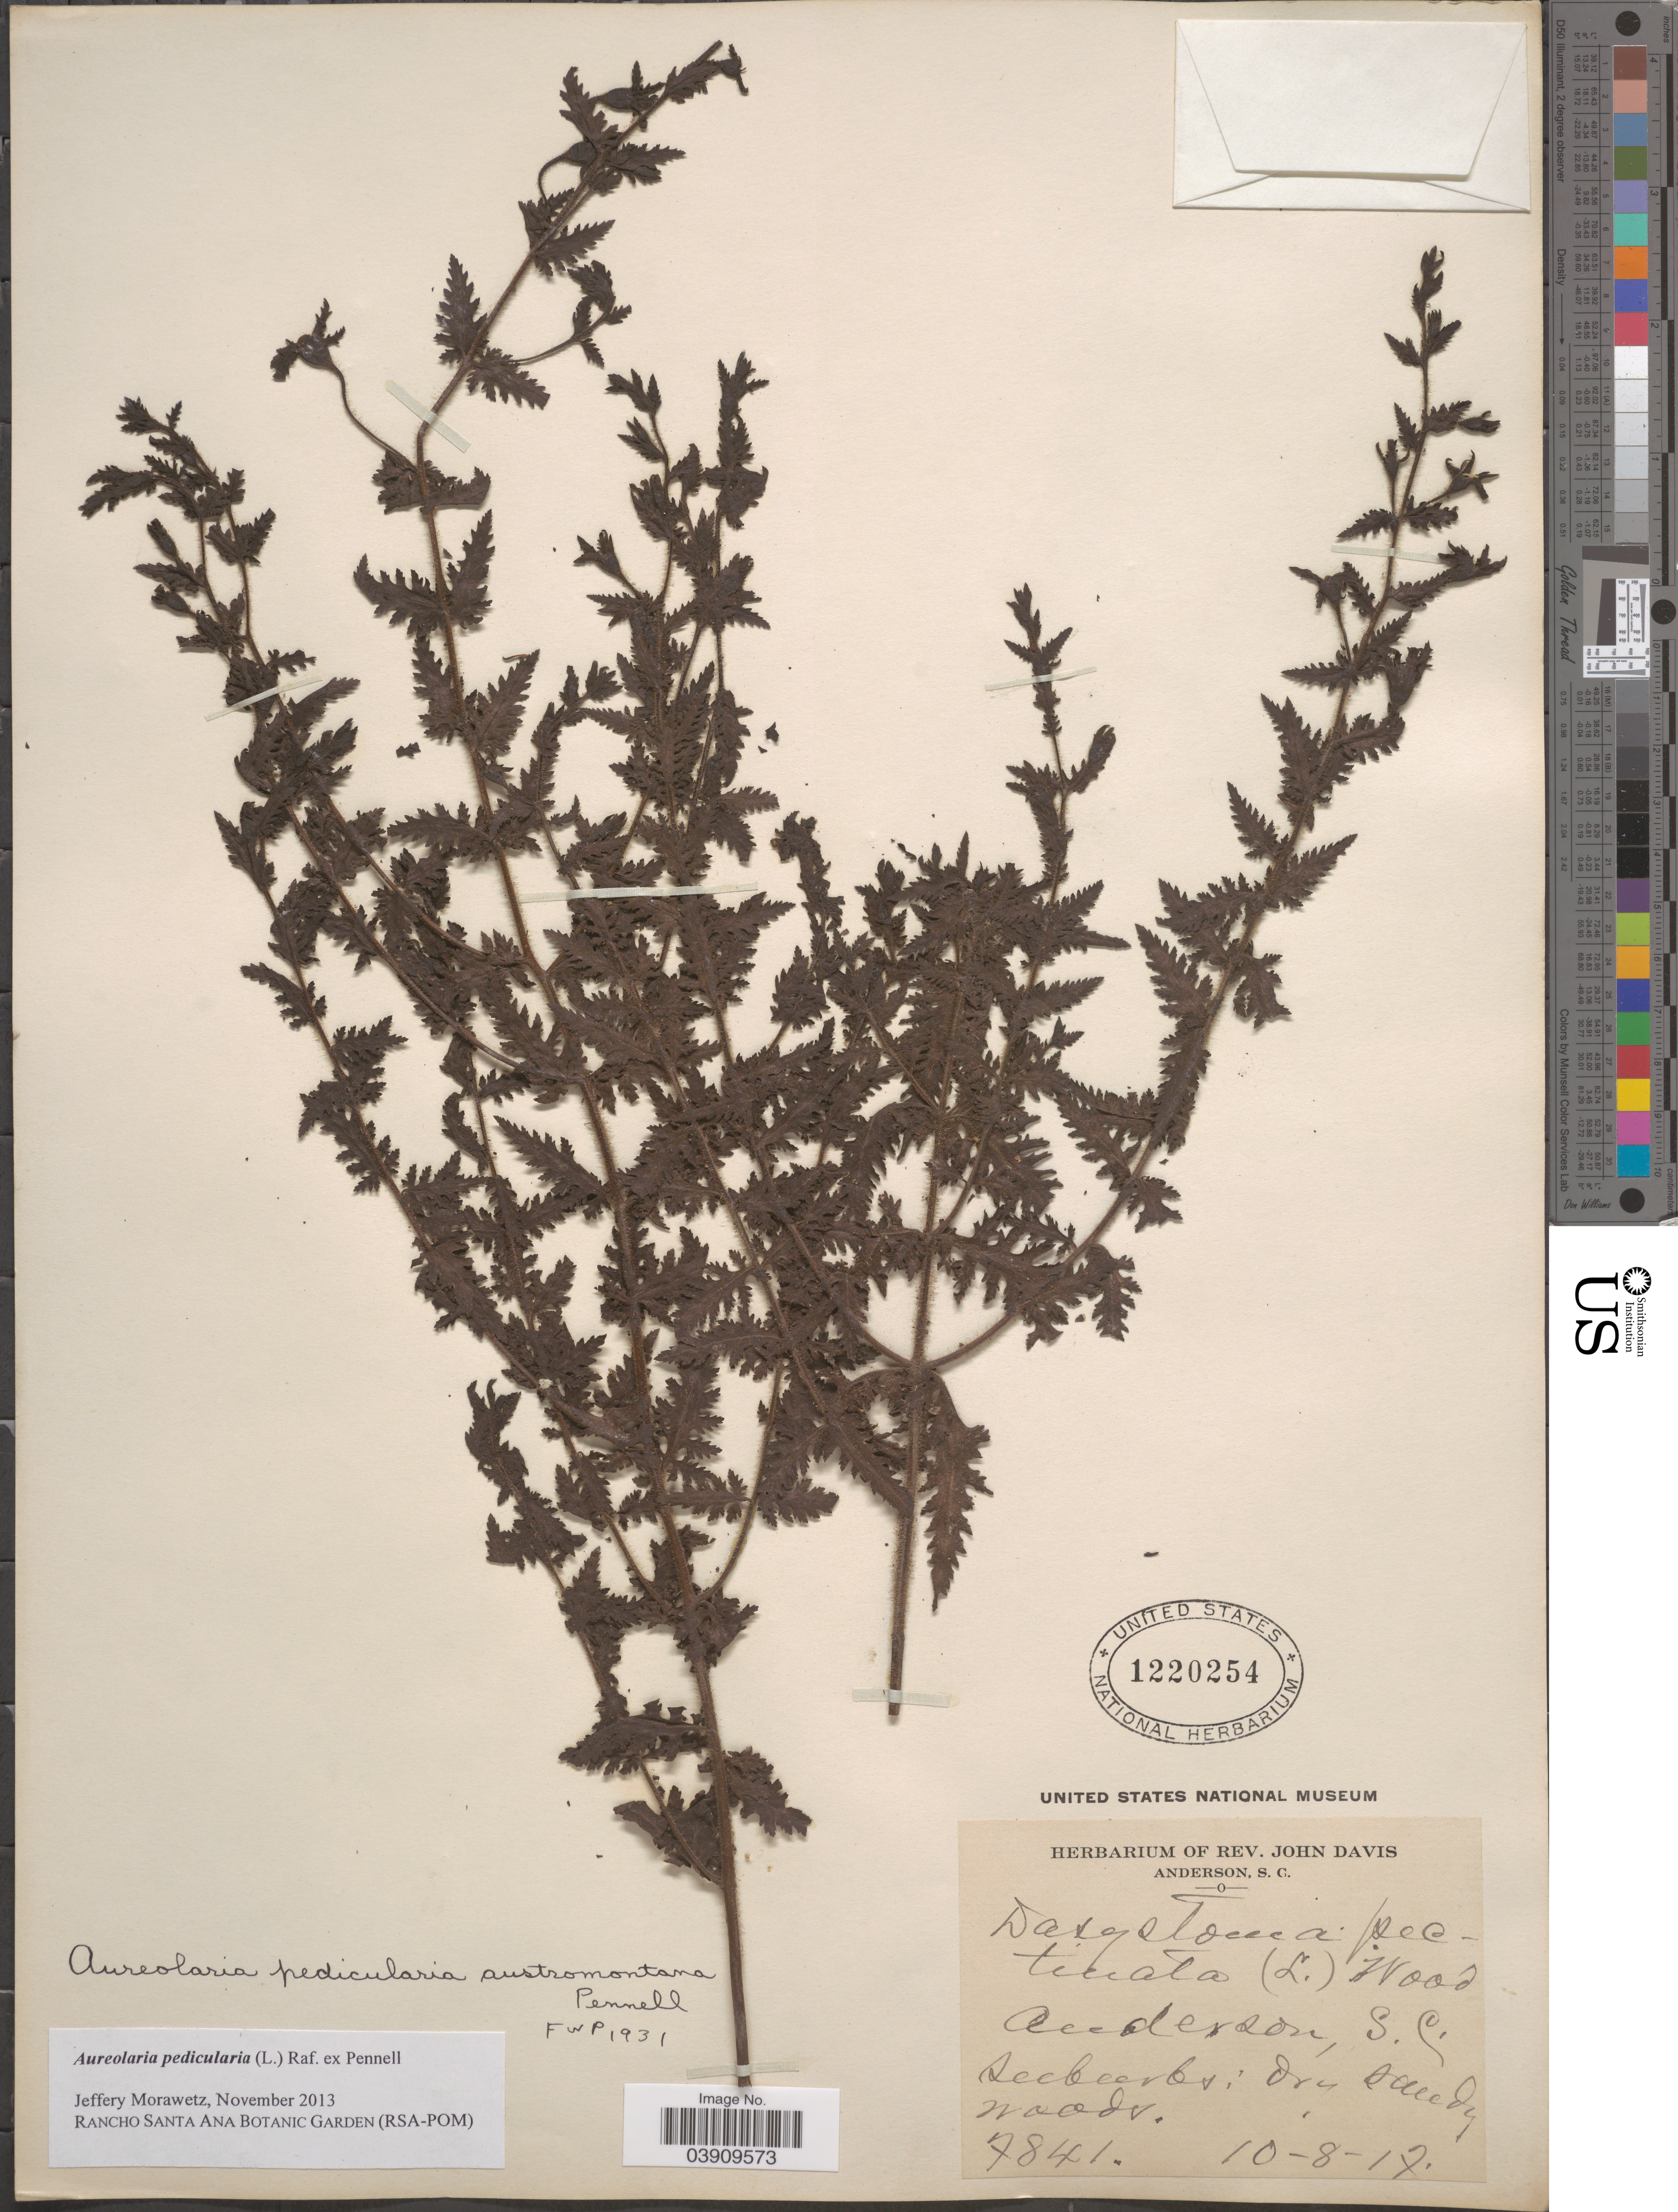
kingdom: Plantae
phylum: Tracheophyta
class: Magnoliopsida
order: Lamiales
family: Orobanchaceae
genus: Aureolaria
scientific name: Aureolaria pedicularia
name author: (L.) Raf. ex Farw.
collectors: ex herb. Rev. John Davis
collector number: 7841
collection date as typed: Transcribed d/m/y: 8/10/17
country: United States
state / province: South Carolina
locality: Anderson.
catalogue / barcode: US 1220254